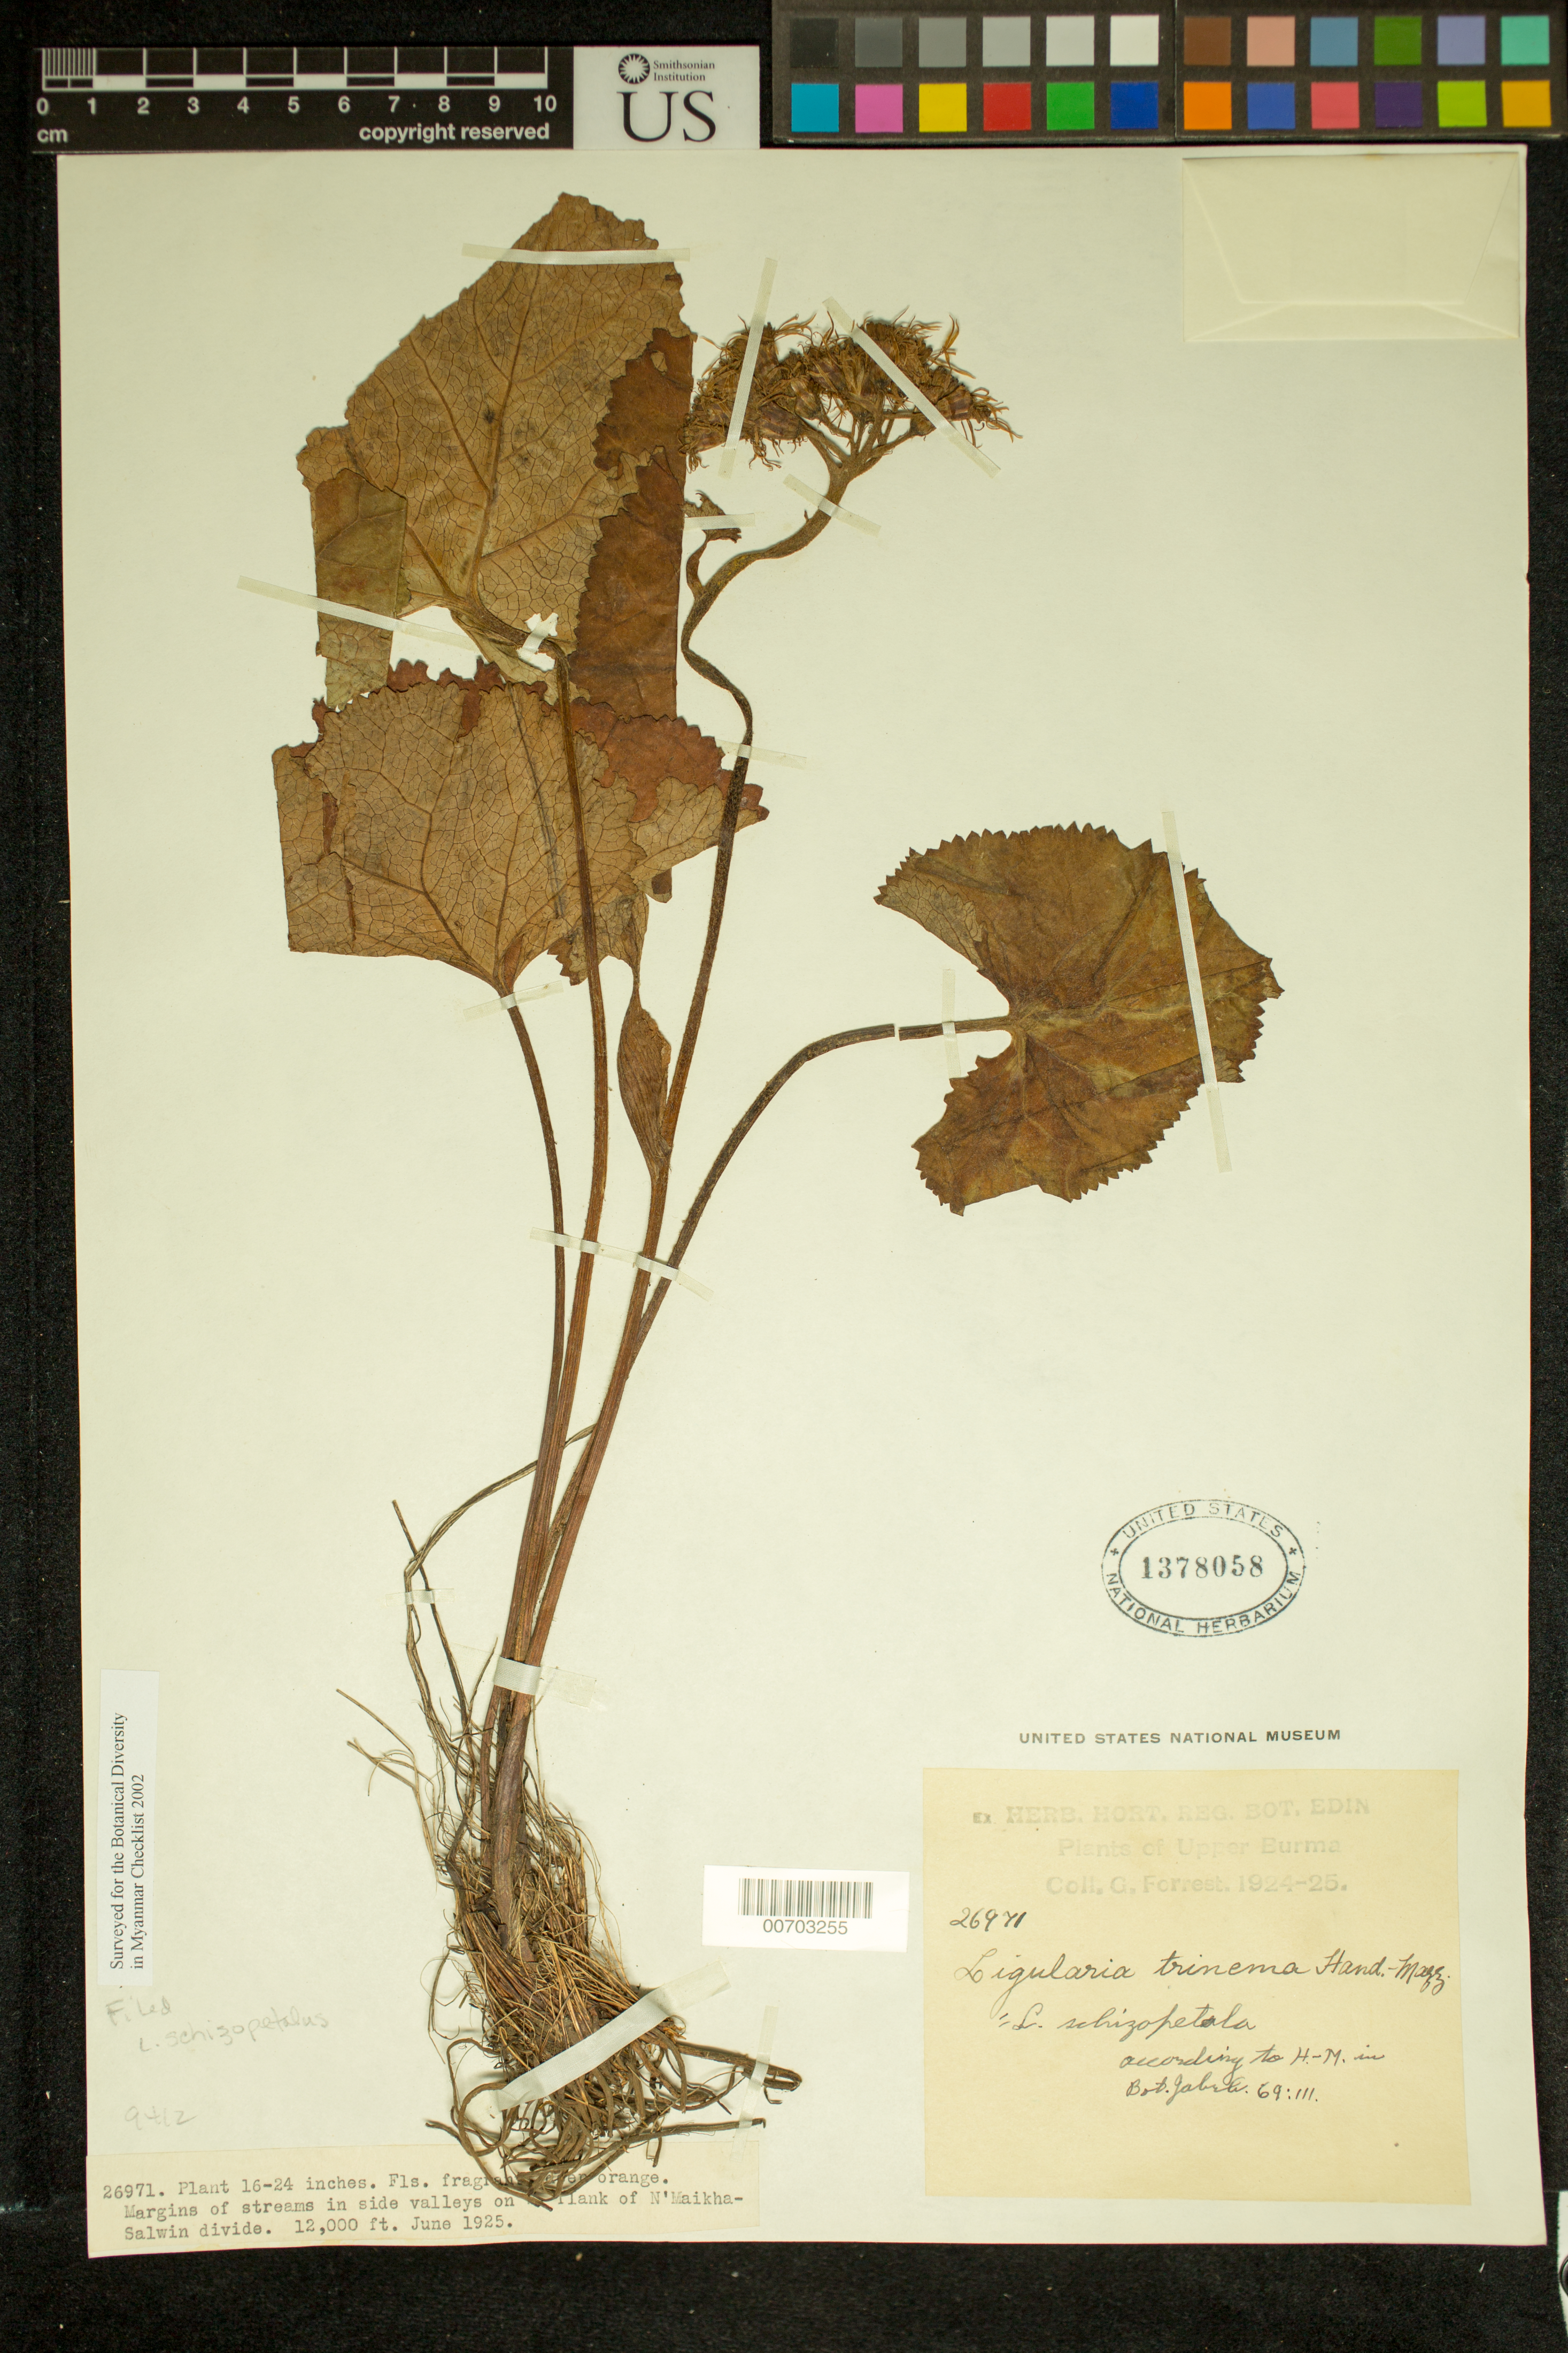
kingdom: Plantae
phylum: Tracheophyta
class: Magnoliopsida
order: Asterales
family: Asteraceae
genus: Ligularia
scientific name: Ligularia schizopetala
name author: W.W. Sm.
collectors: G. Forrest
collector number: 26971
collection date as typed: Jun 1925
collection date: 1925-06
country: Myanmar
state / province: Kachin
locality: N'Maikha-Salwin Divide, W flank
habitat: Margins of streams in side valleys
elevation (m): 3658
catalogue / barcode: US 1378058